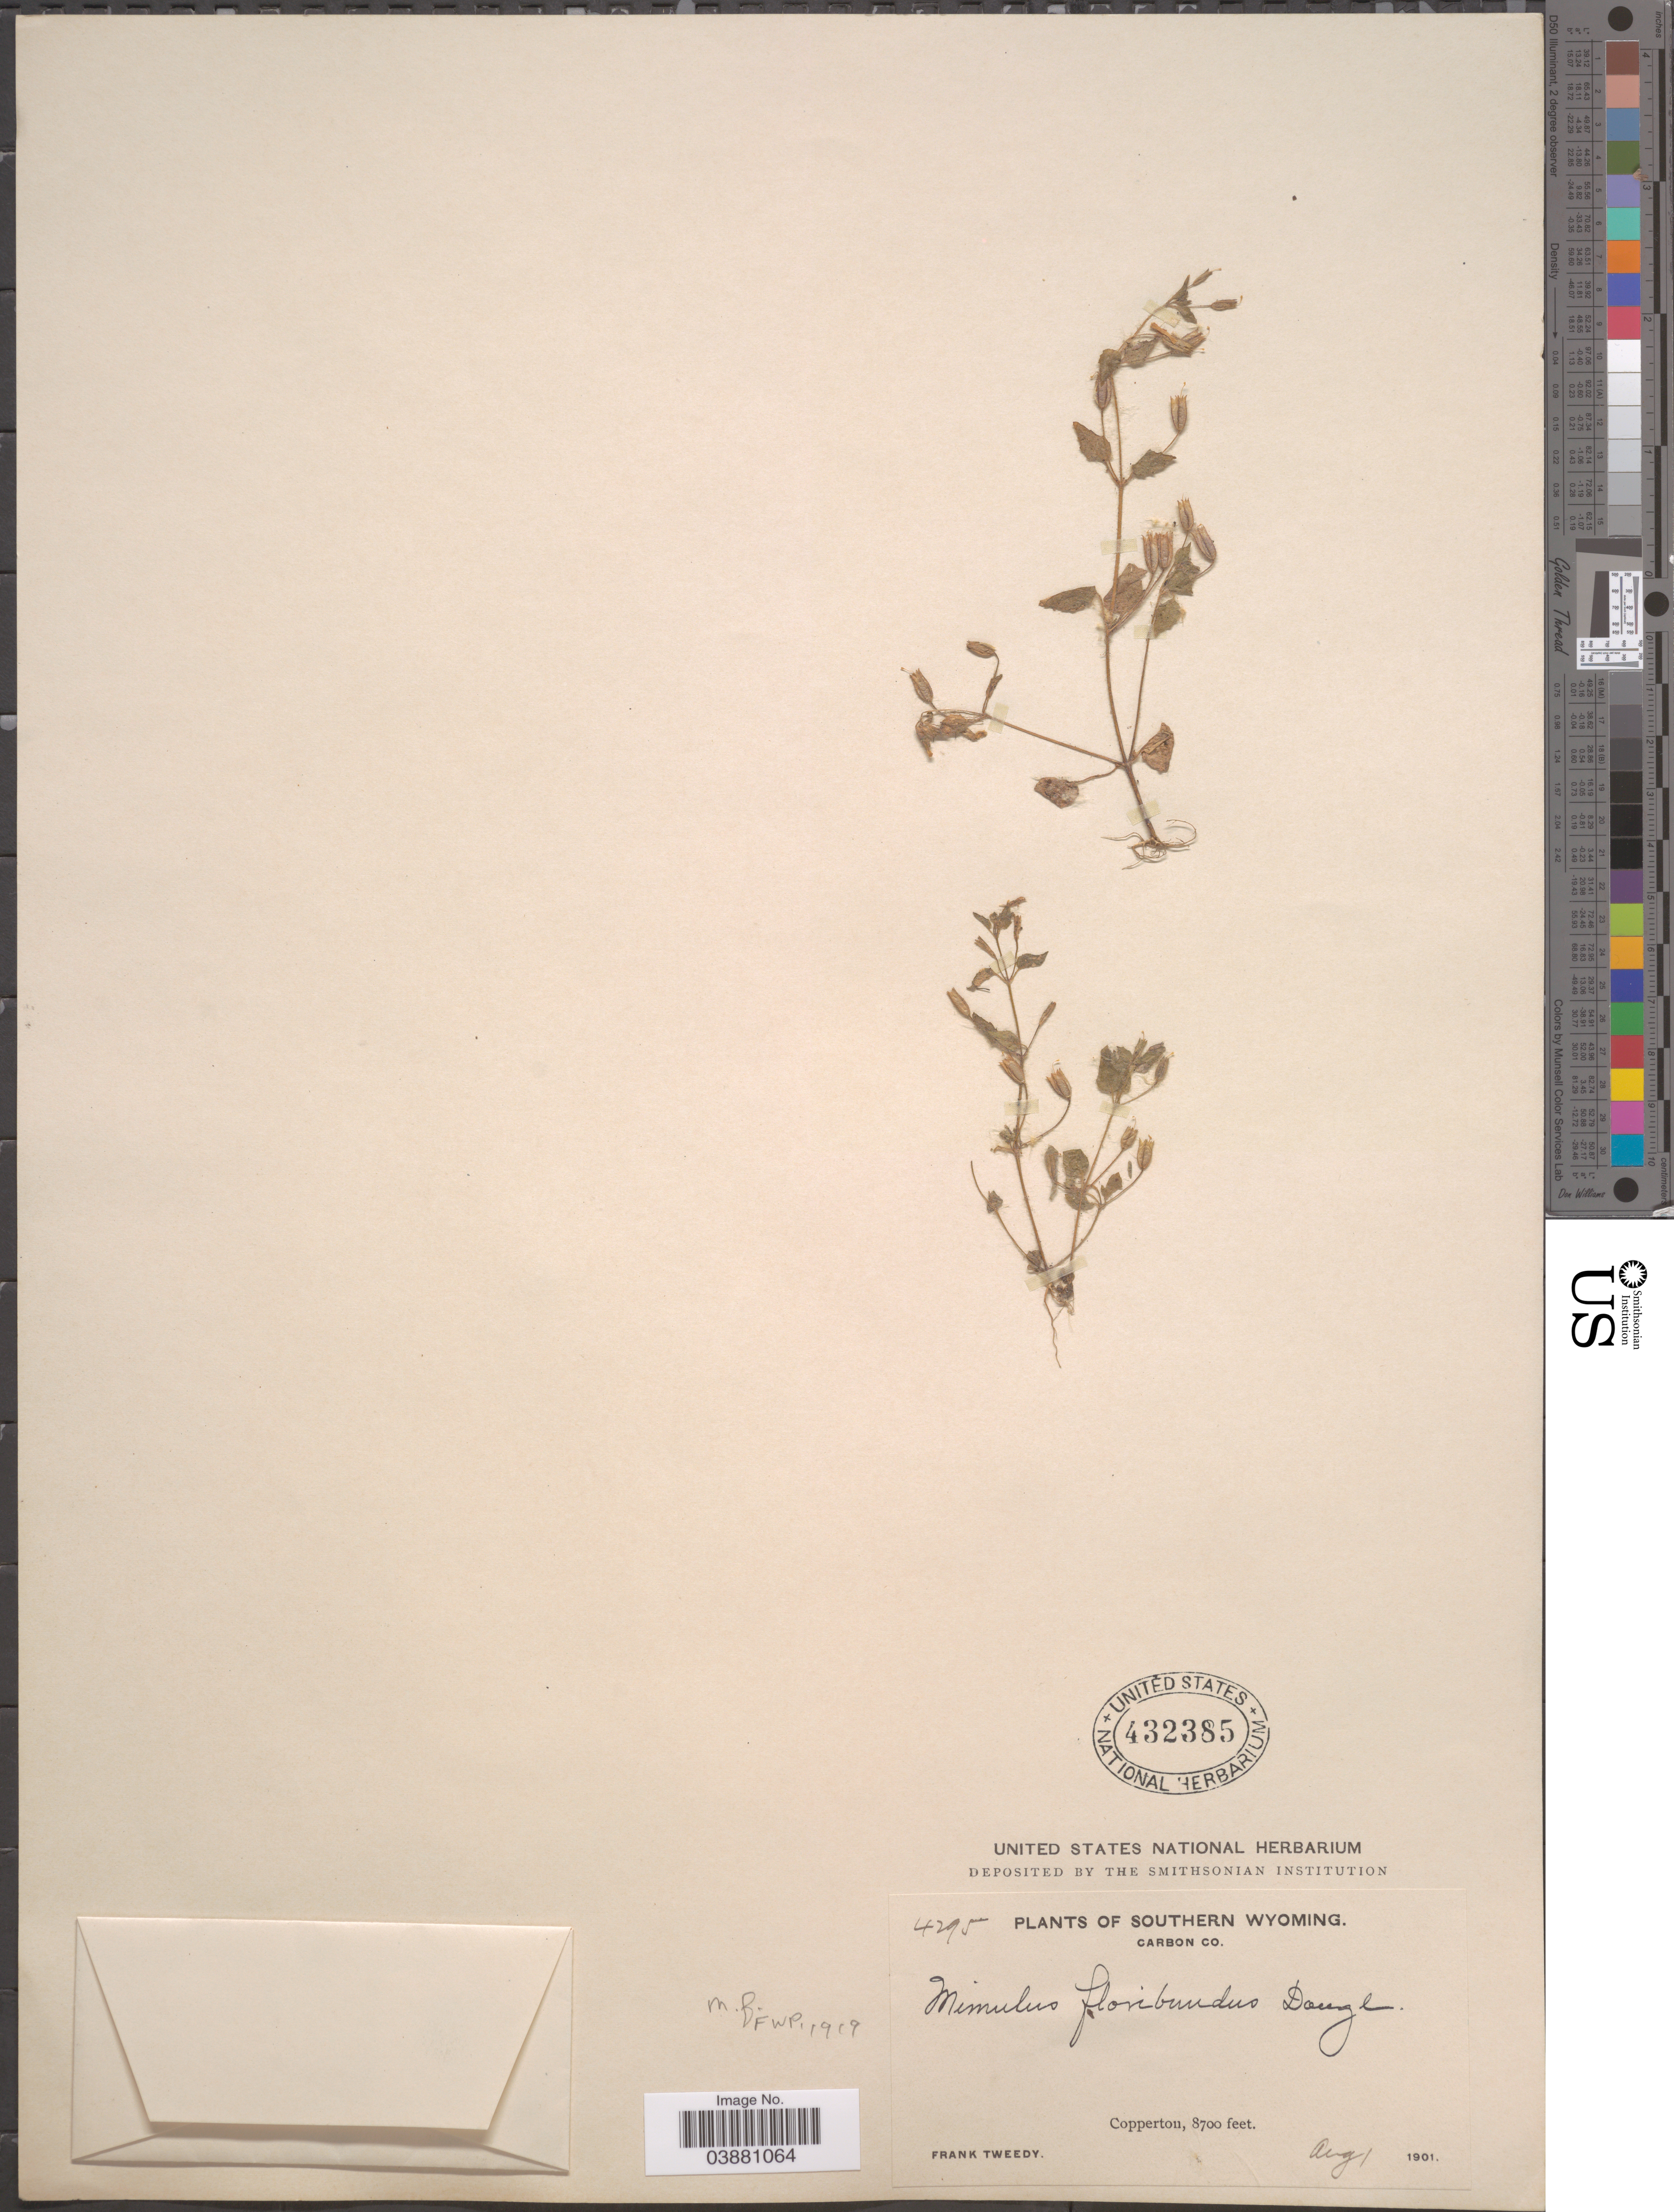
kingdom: Plantae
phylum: Tracheophyta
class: Magnoliopsida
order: Lamiales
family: Phrymaceae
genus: Mimulus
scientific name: Mimulus floribundus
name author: Douglas ex Lindl.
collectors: F. Tweedy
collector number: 4295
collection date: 1901-08-01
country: United States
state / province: Wyoming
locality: Southern Wyoming. Carbon Co. Copperton.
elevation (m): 2652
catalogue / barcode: US 432385